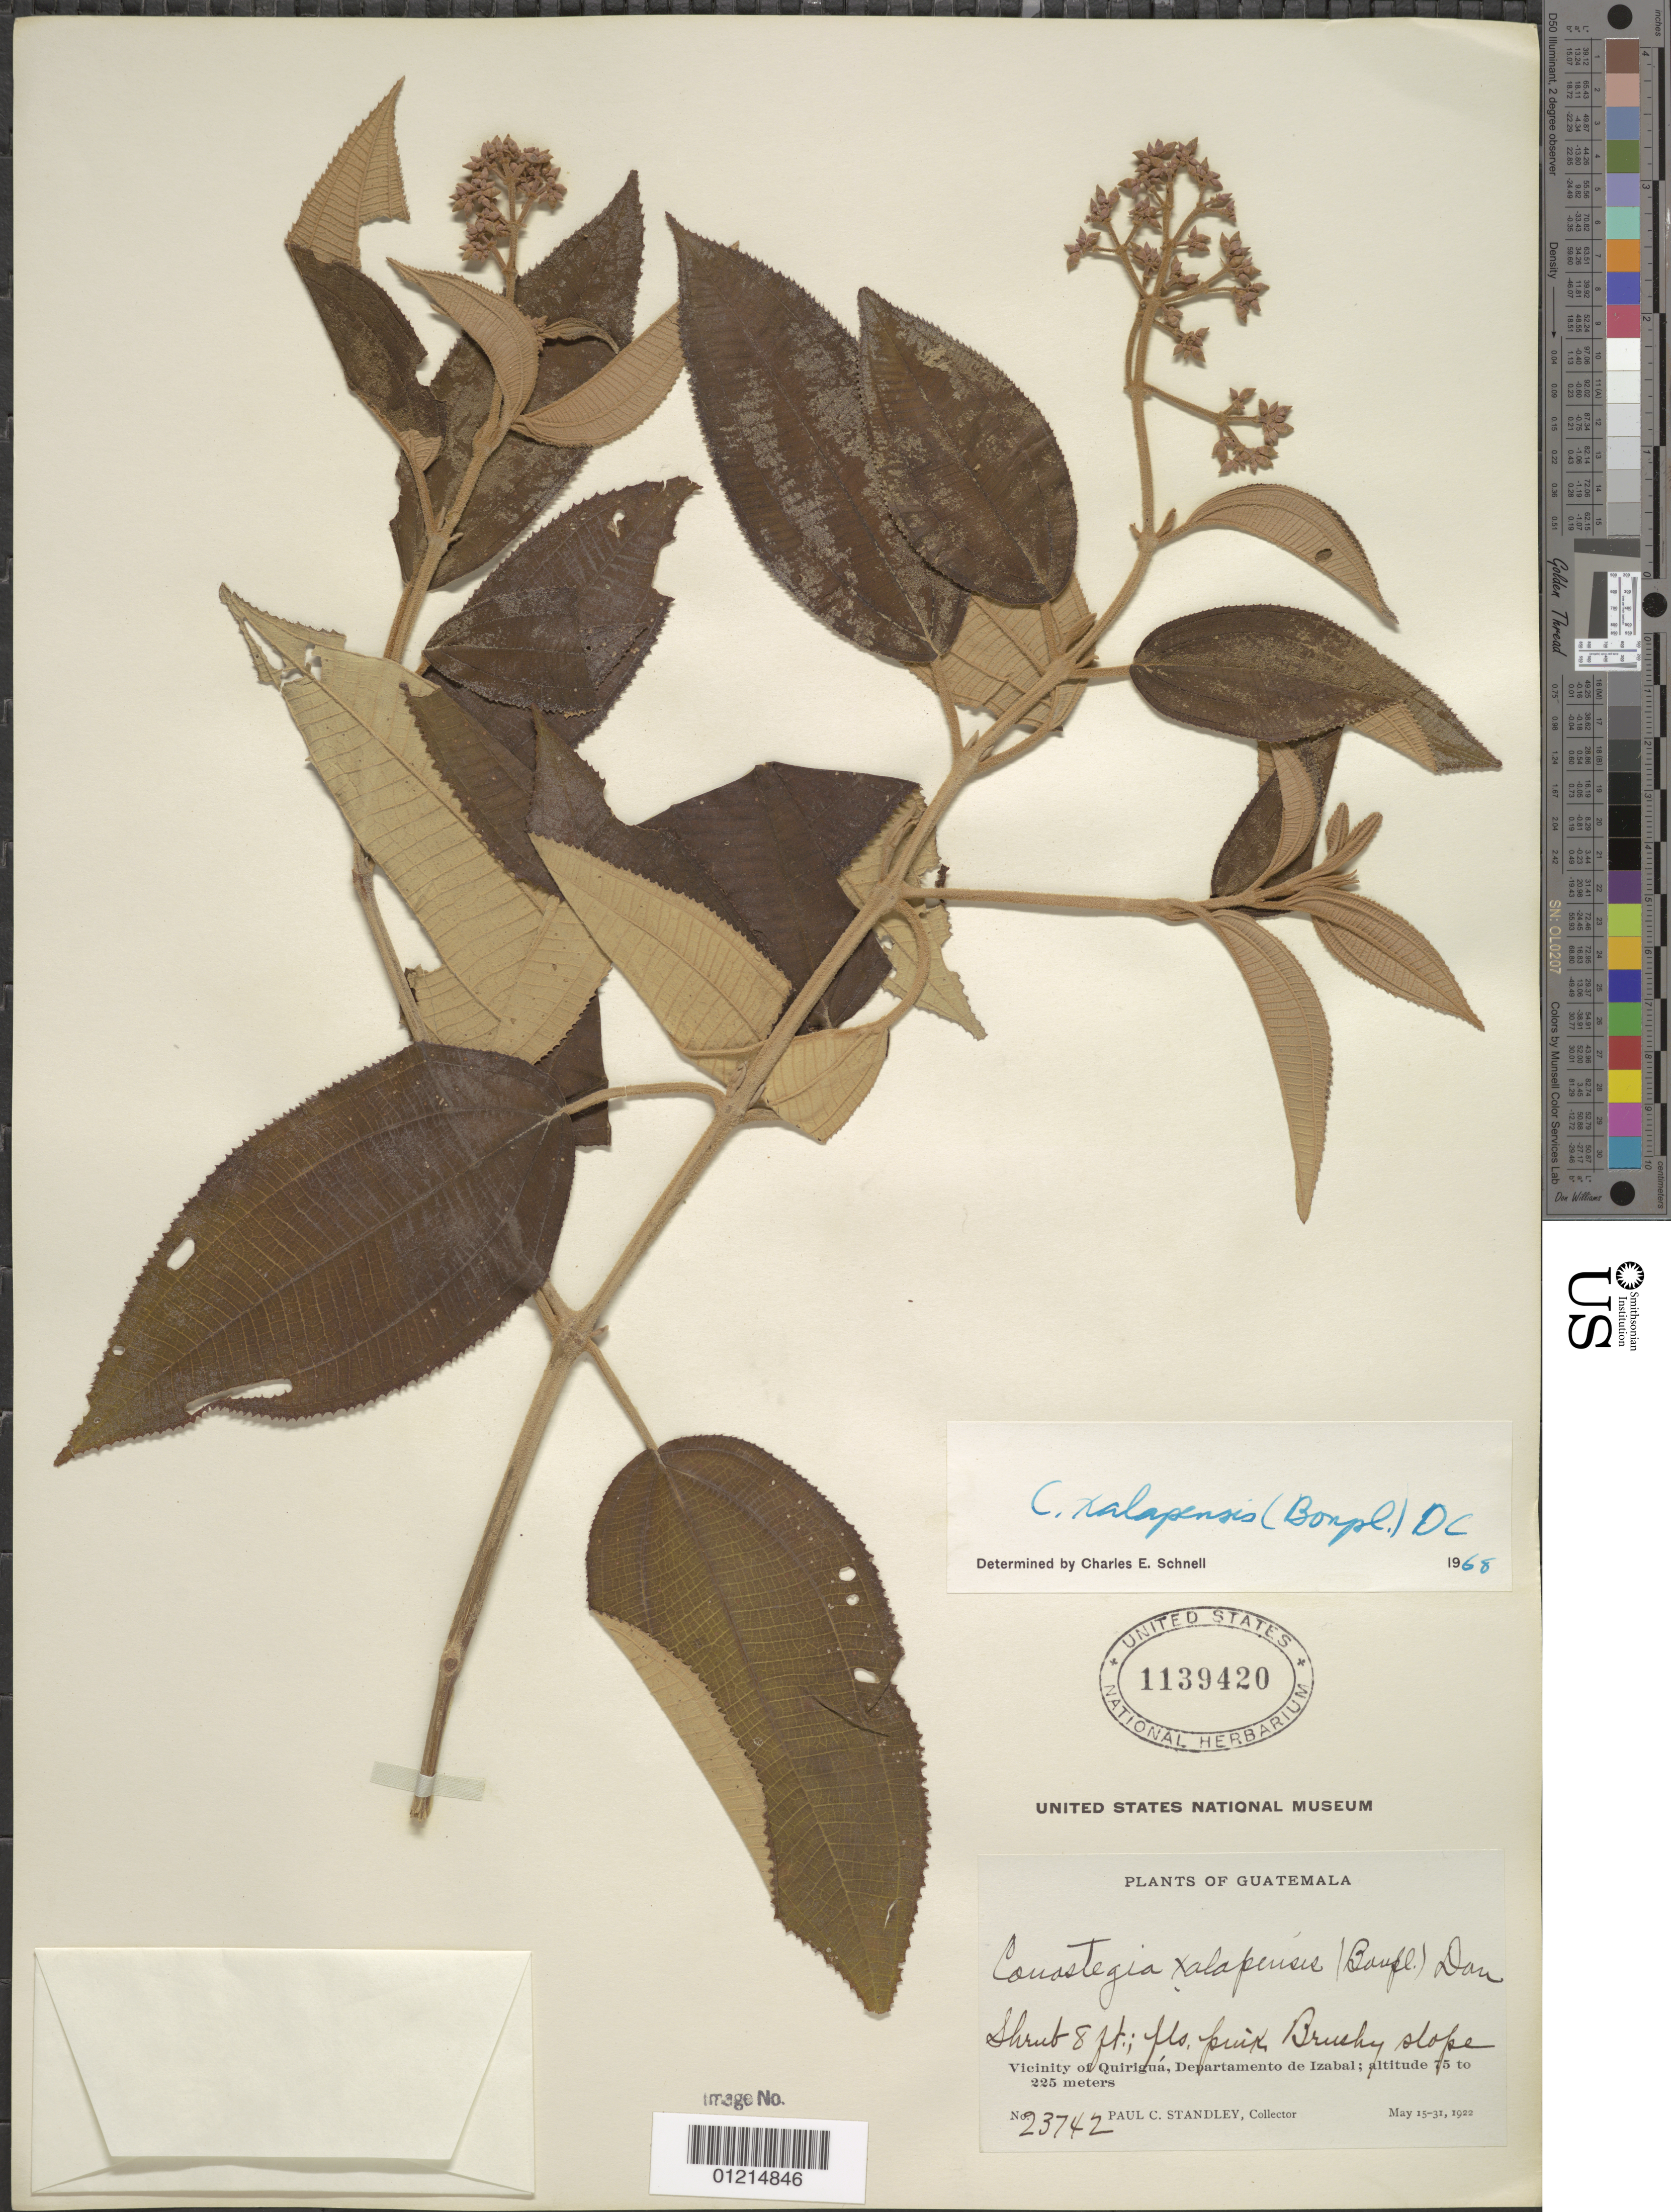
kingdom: Plantae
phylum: Tracheophyta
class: Magnoliopsida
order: Myrtales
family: Melastomataceae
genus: Conostegia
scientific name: Conostegia quadrangularis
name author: Schltdl. ex Steud.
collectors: P. C. Standley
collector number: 23742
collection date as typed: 15 May 1922 to 31 Mar 1922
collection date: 1922-03-31/1922-05-15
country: Guatemala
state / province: Izabal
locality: Vicinity of Quiriguá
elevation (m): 75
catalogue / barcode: US 1139420